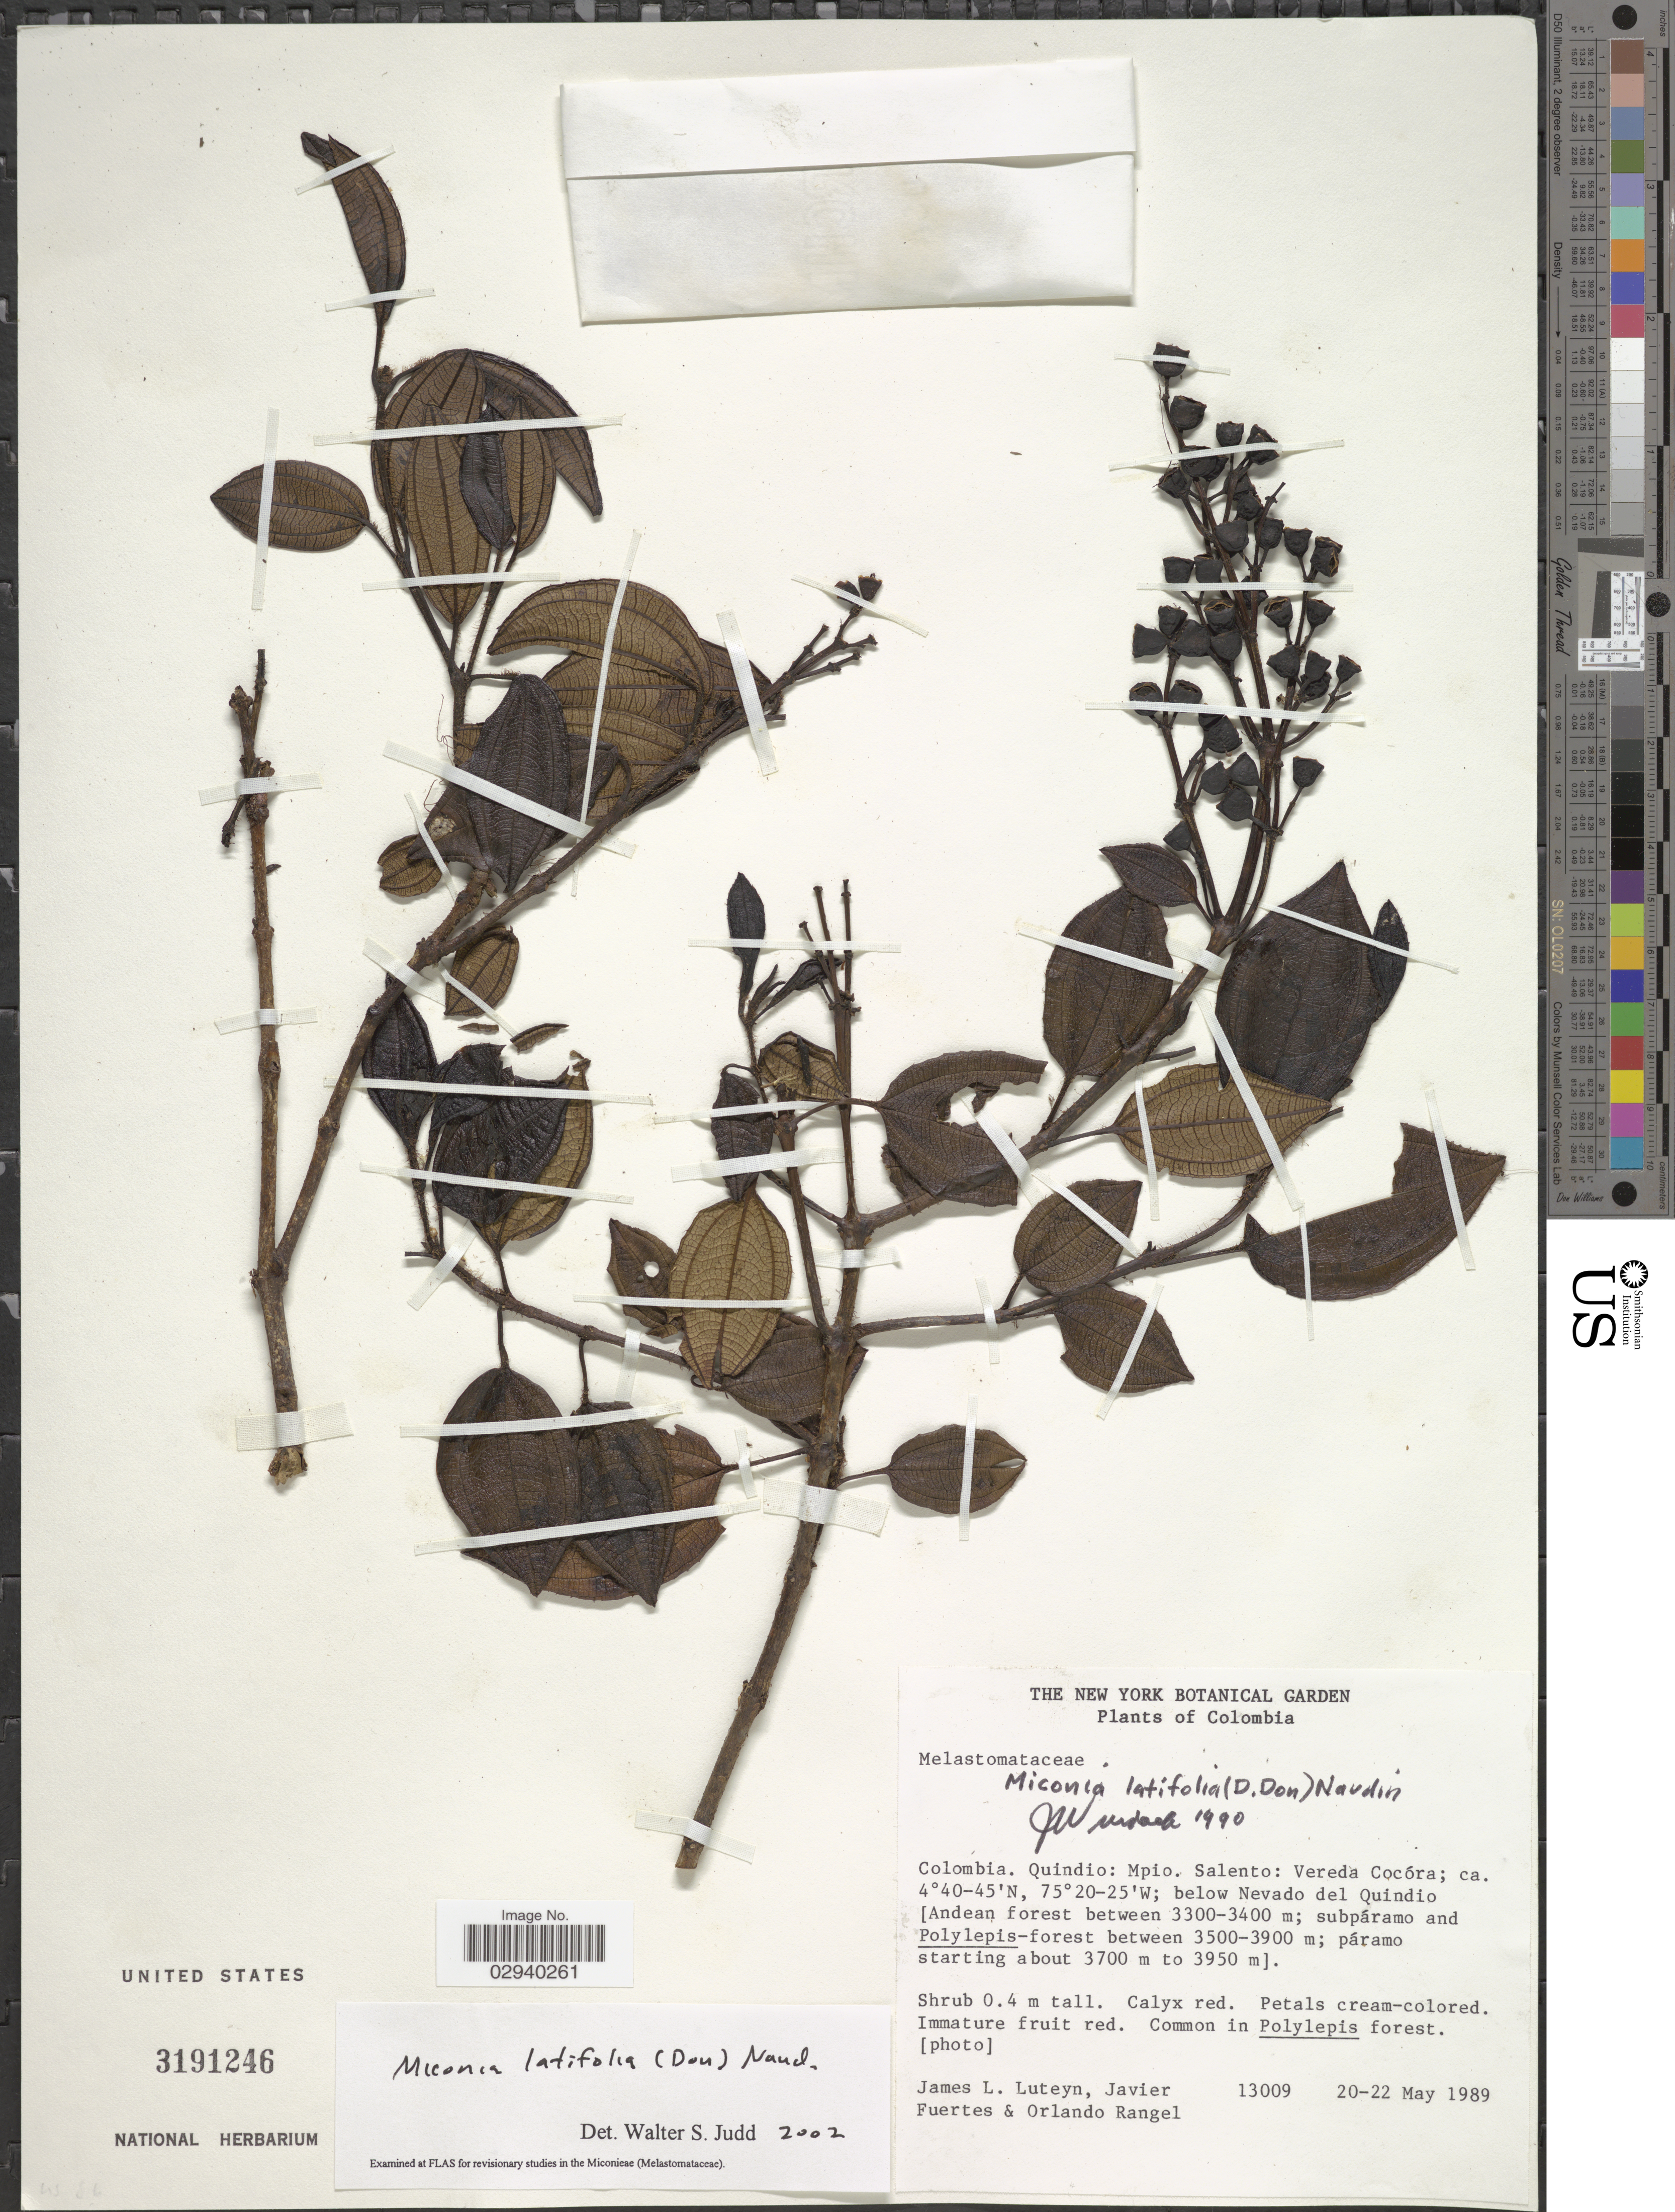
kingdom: Plantae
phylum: Tracheophyta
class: Magnoliopsida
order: Myrtales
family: Melastomataceae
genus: Miconia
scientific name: Miconia latifolia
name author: (D. Don) Naudin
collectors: J. L. Luteyn, J. Fuertes & O. Rangel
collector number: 13009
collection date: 1989-05-20/1989-05-22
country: Colombia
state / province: Quindío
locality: Mpio. Salento: Vereda Cocóra; below Nevado del Quindio.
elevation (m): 3300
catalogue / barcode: US 3191246